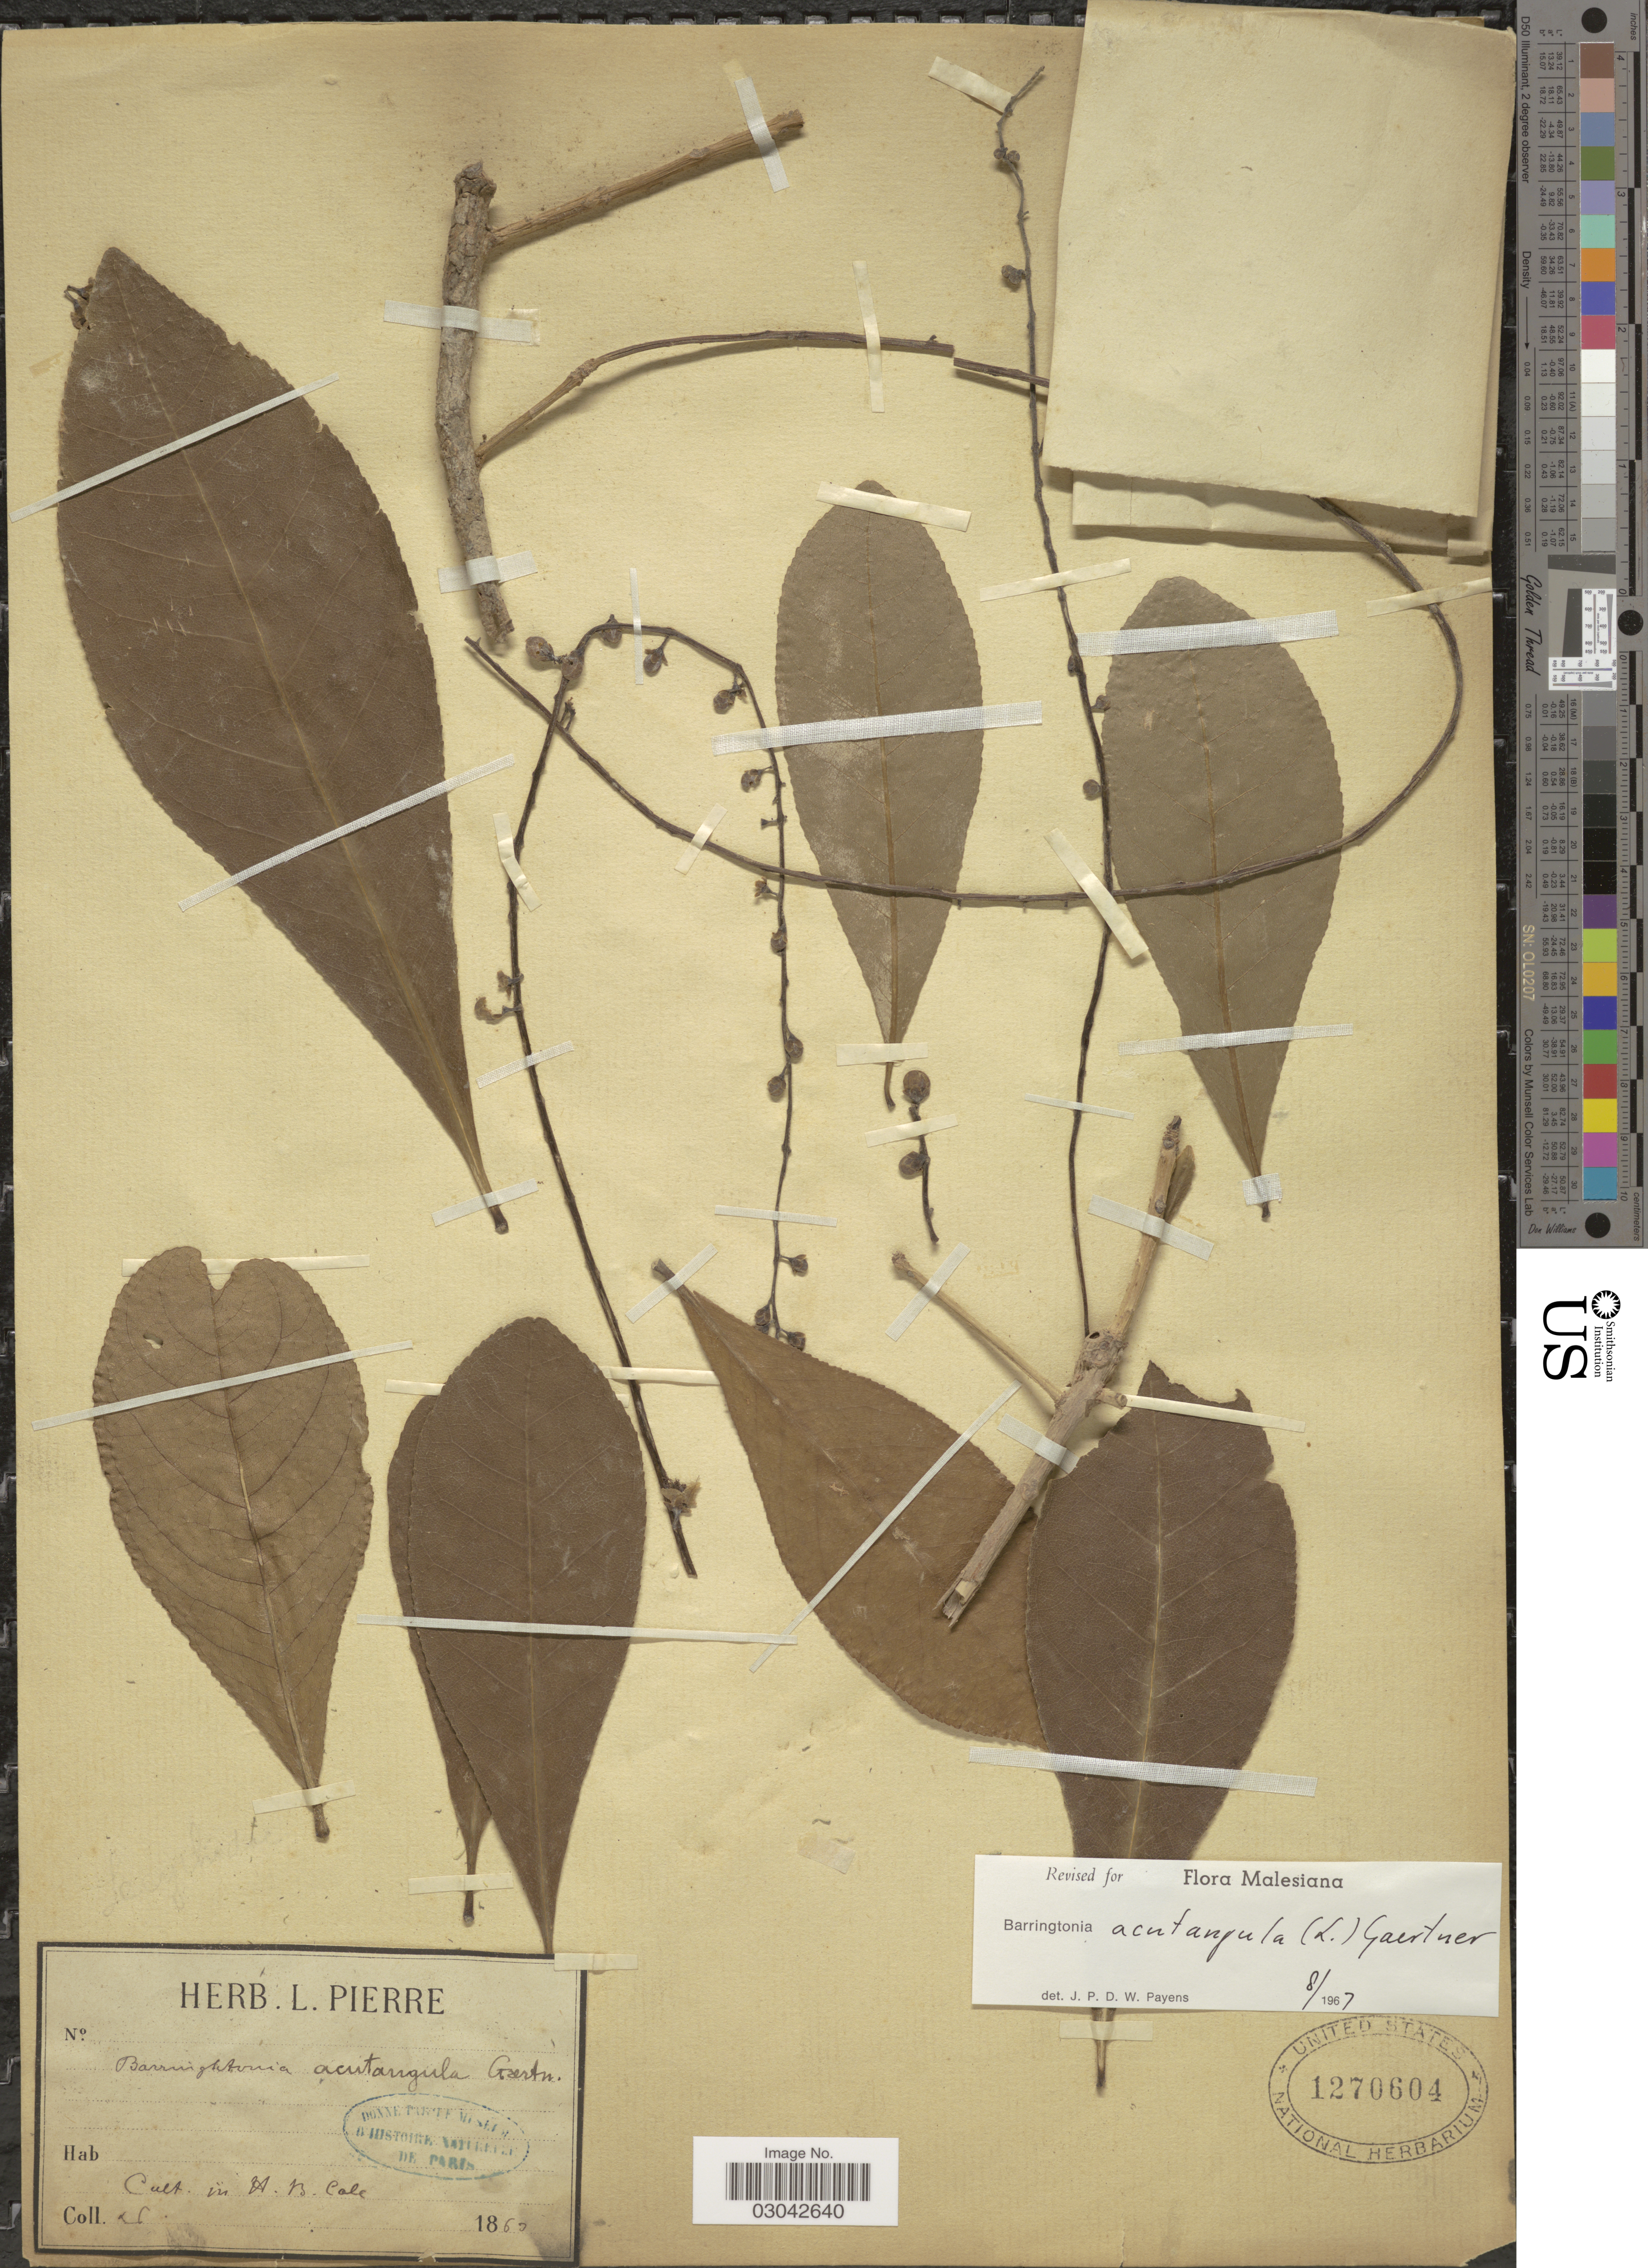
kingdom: Plantae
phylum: Tracheophyta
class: Magnoliopsida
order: Ericales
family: Lecythidaceae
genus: Barringtonia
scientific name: Barringtonia acutangula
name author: (L.) Gaertn.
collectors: L. Pierre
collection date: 1863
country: India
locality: Cult. in H. B. Calc.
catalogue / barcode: US 1270604